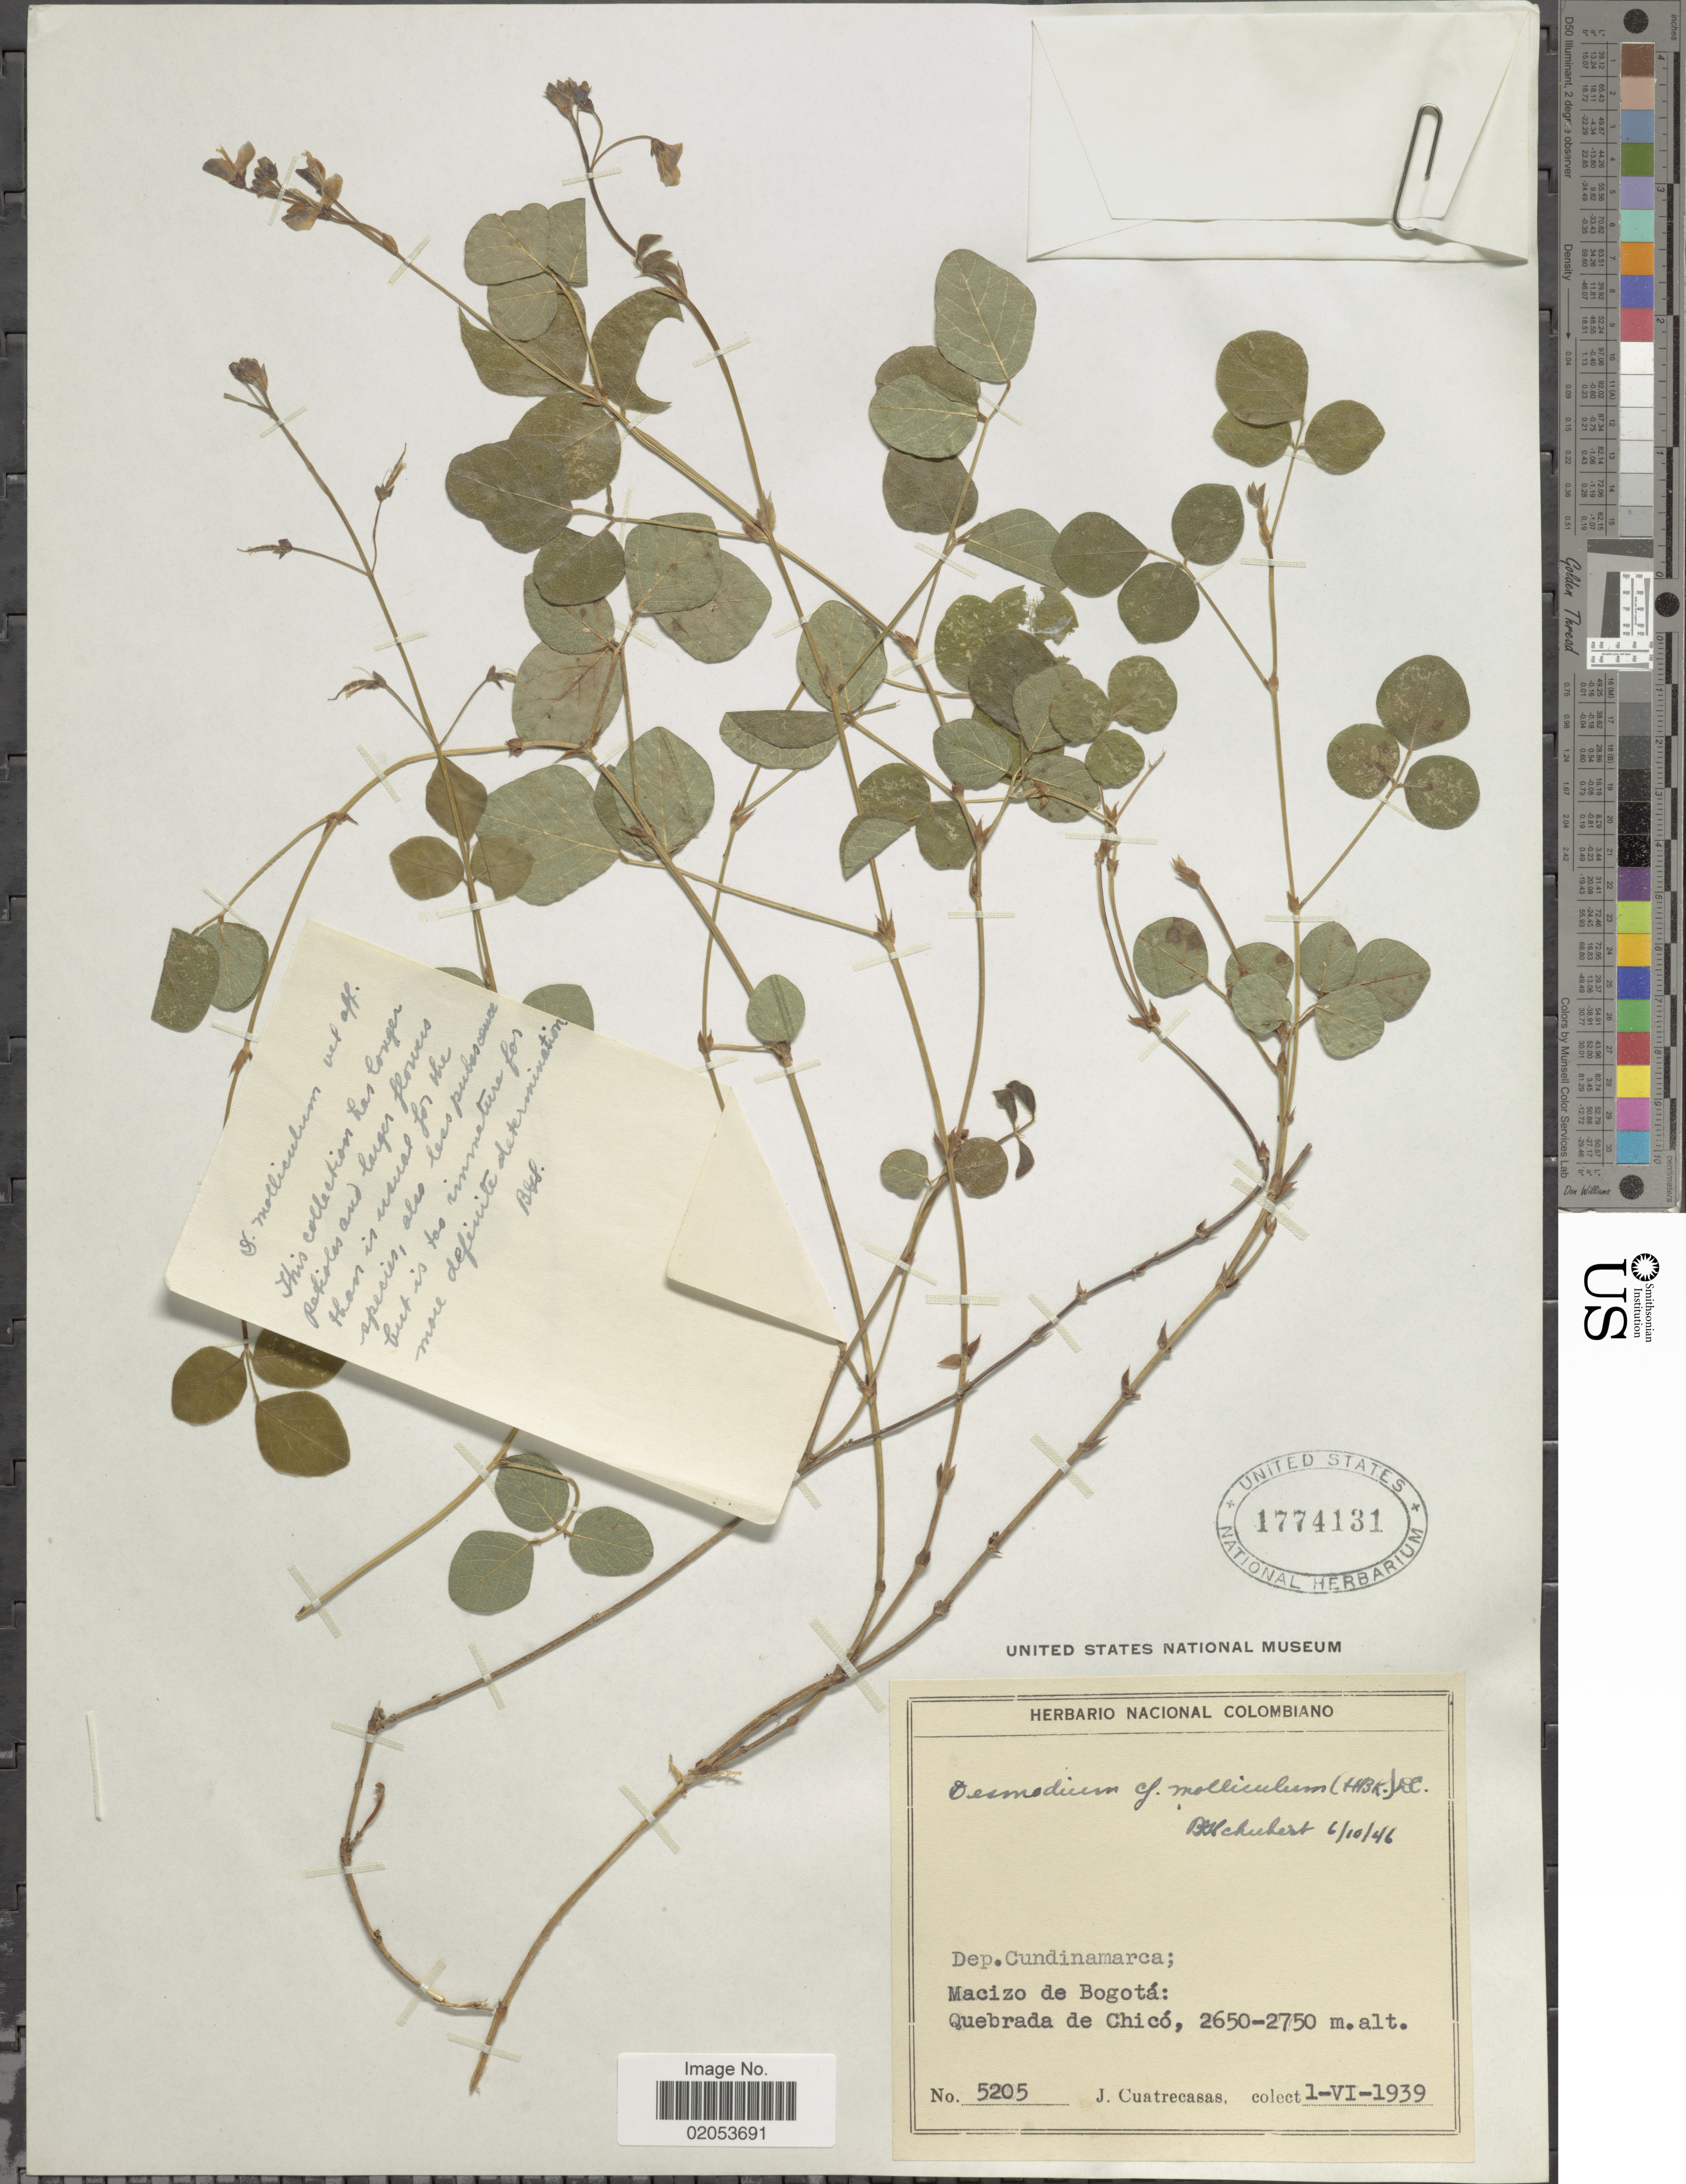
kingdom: Plantae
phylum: Tracheophyta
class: Magnoliopsida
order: Fabales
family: Fabaceae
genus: Desmodium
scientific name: Desmodium molliculum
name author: (Kunth) DC.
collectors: J. Cuatrecasas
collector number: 5205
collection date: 1939-06-01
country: Colombia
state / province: Cundinamarca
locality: Macizo de Bogota: Quebrada de Chico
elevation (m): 2650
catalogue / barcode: US 1774131